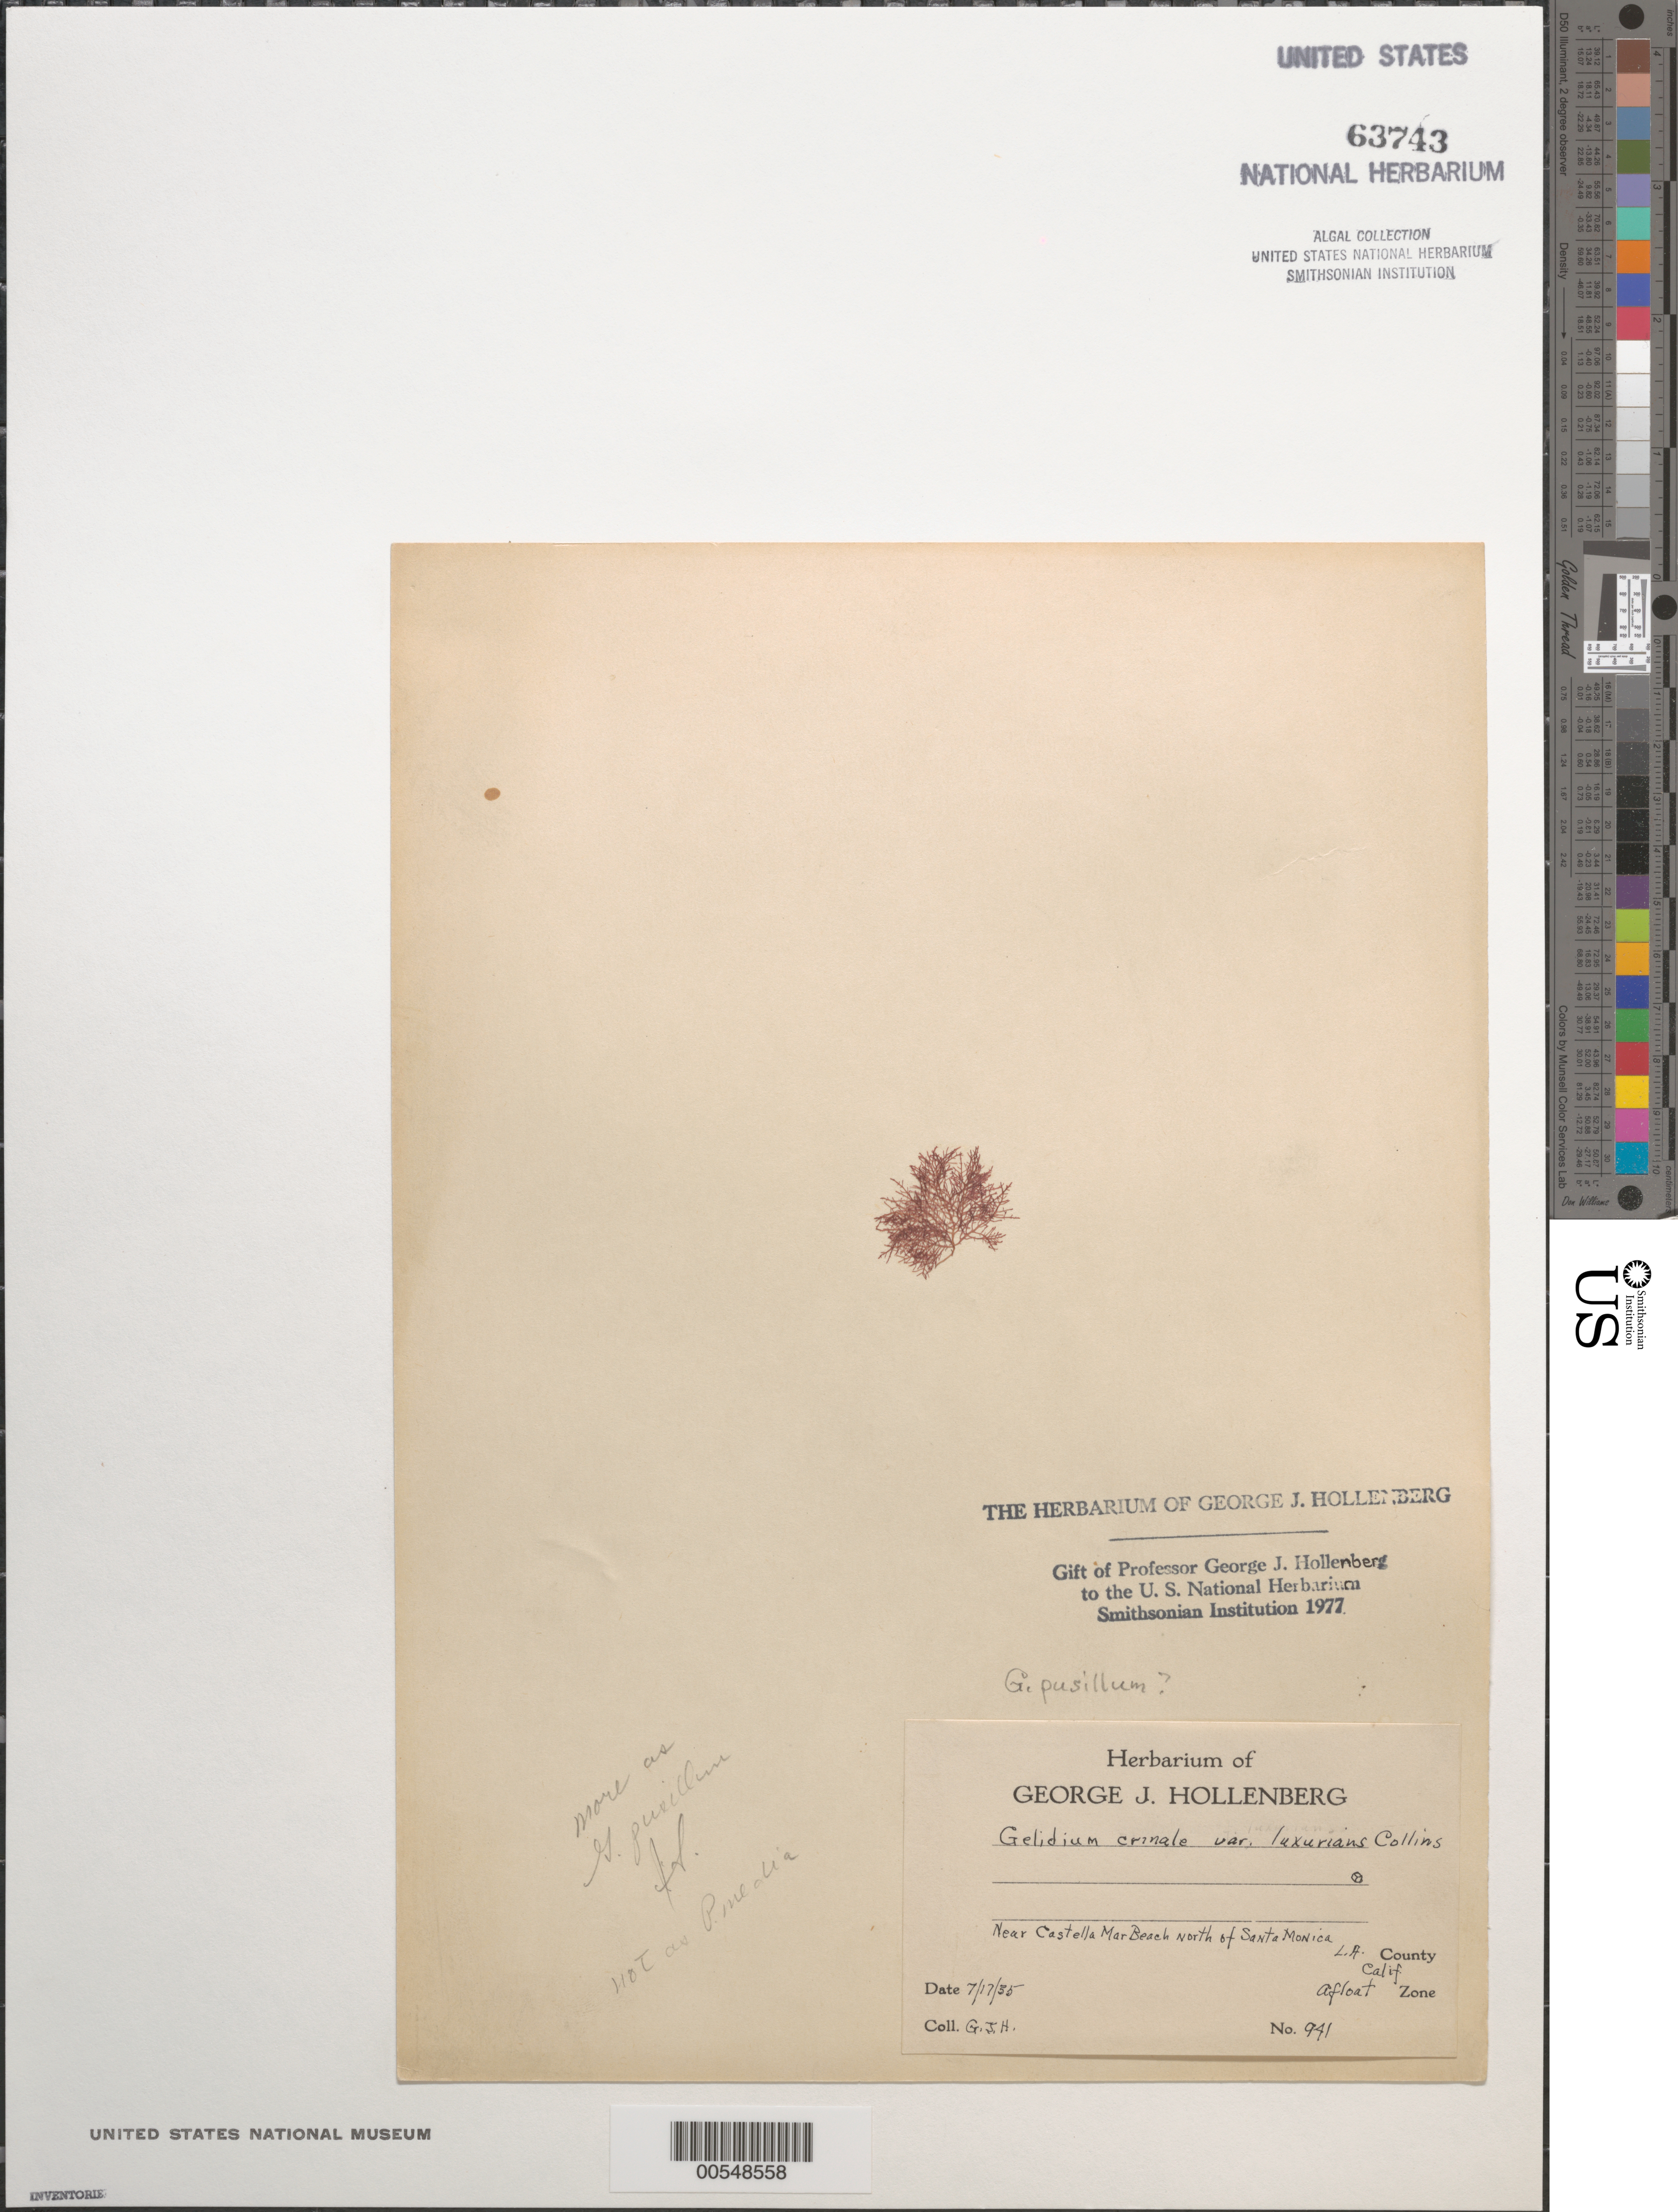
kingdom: Plantae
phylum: Rhodophyta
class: Florideophyceae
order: Gelidiales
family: Gelidiaceae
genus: Gelidium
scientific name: Gelidium pusillum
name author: (Stackh.) Le Jol.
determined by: Hollenberg, George J.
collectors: G. Hollenberg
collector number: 941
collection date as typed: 17 Jul 1935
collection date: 1935-07-17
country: United States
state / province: California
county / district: Los Angeles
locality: Near Castle Mar Beach north of Santa Monica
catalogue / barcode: US 63743